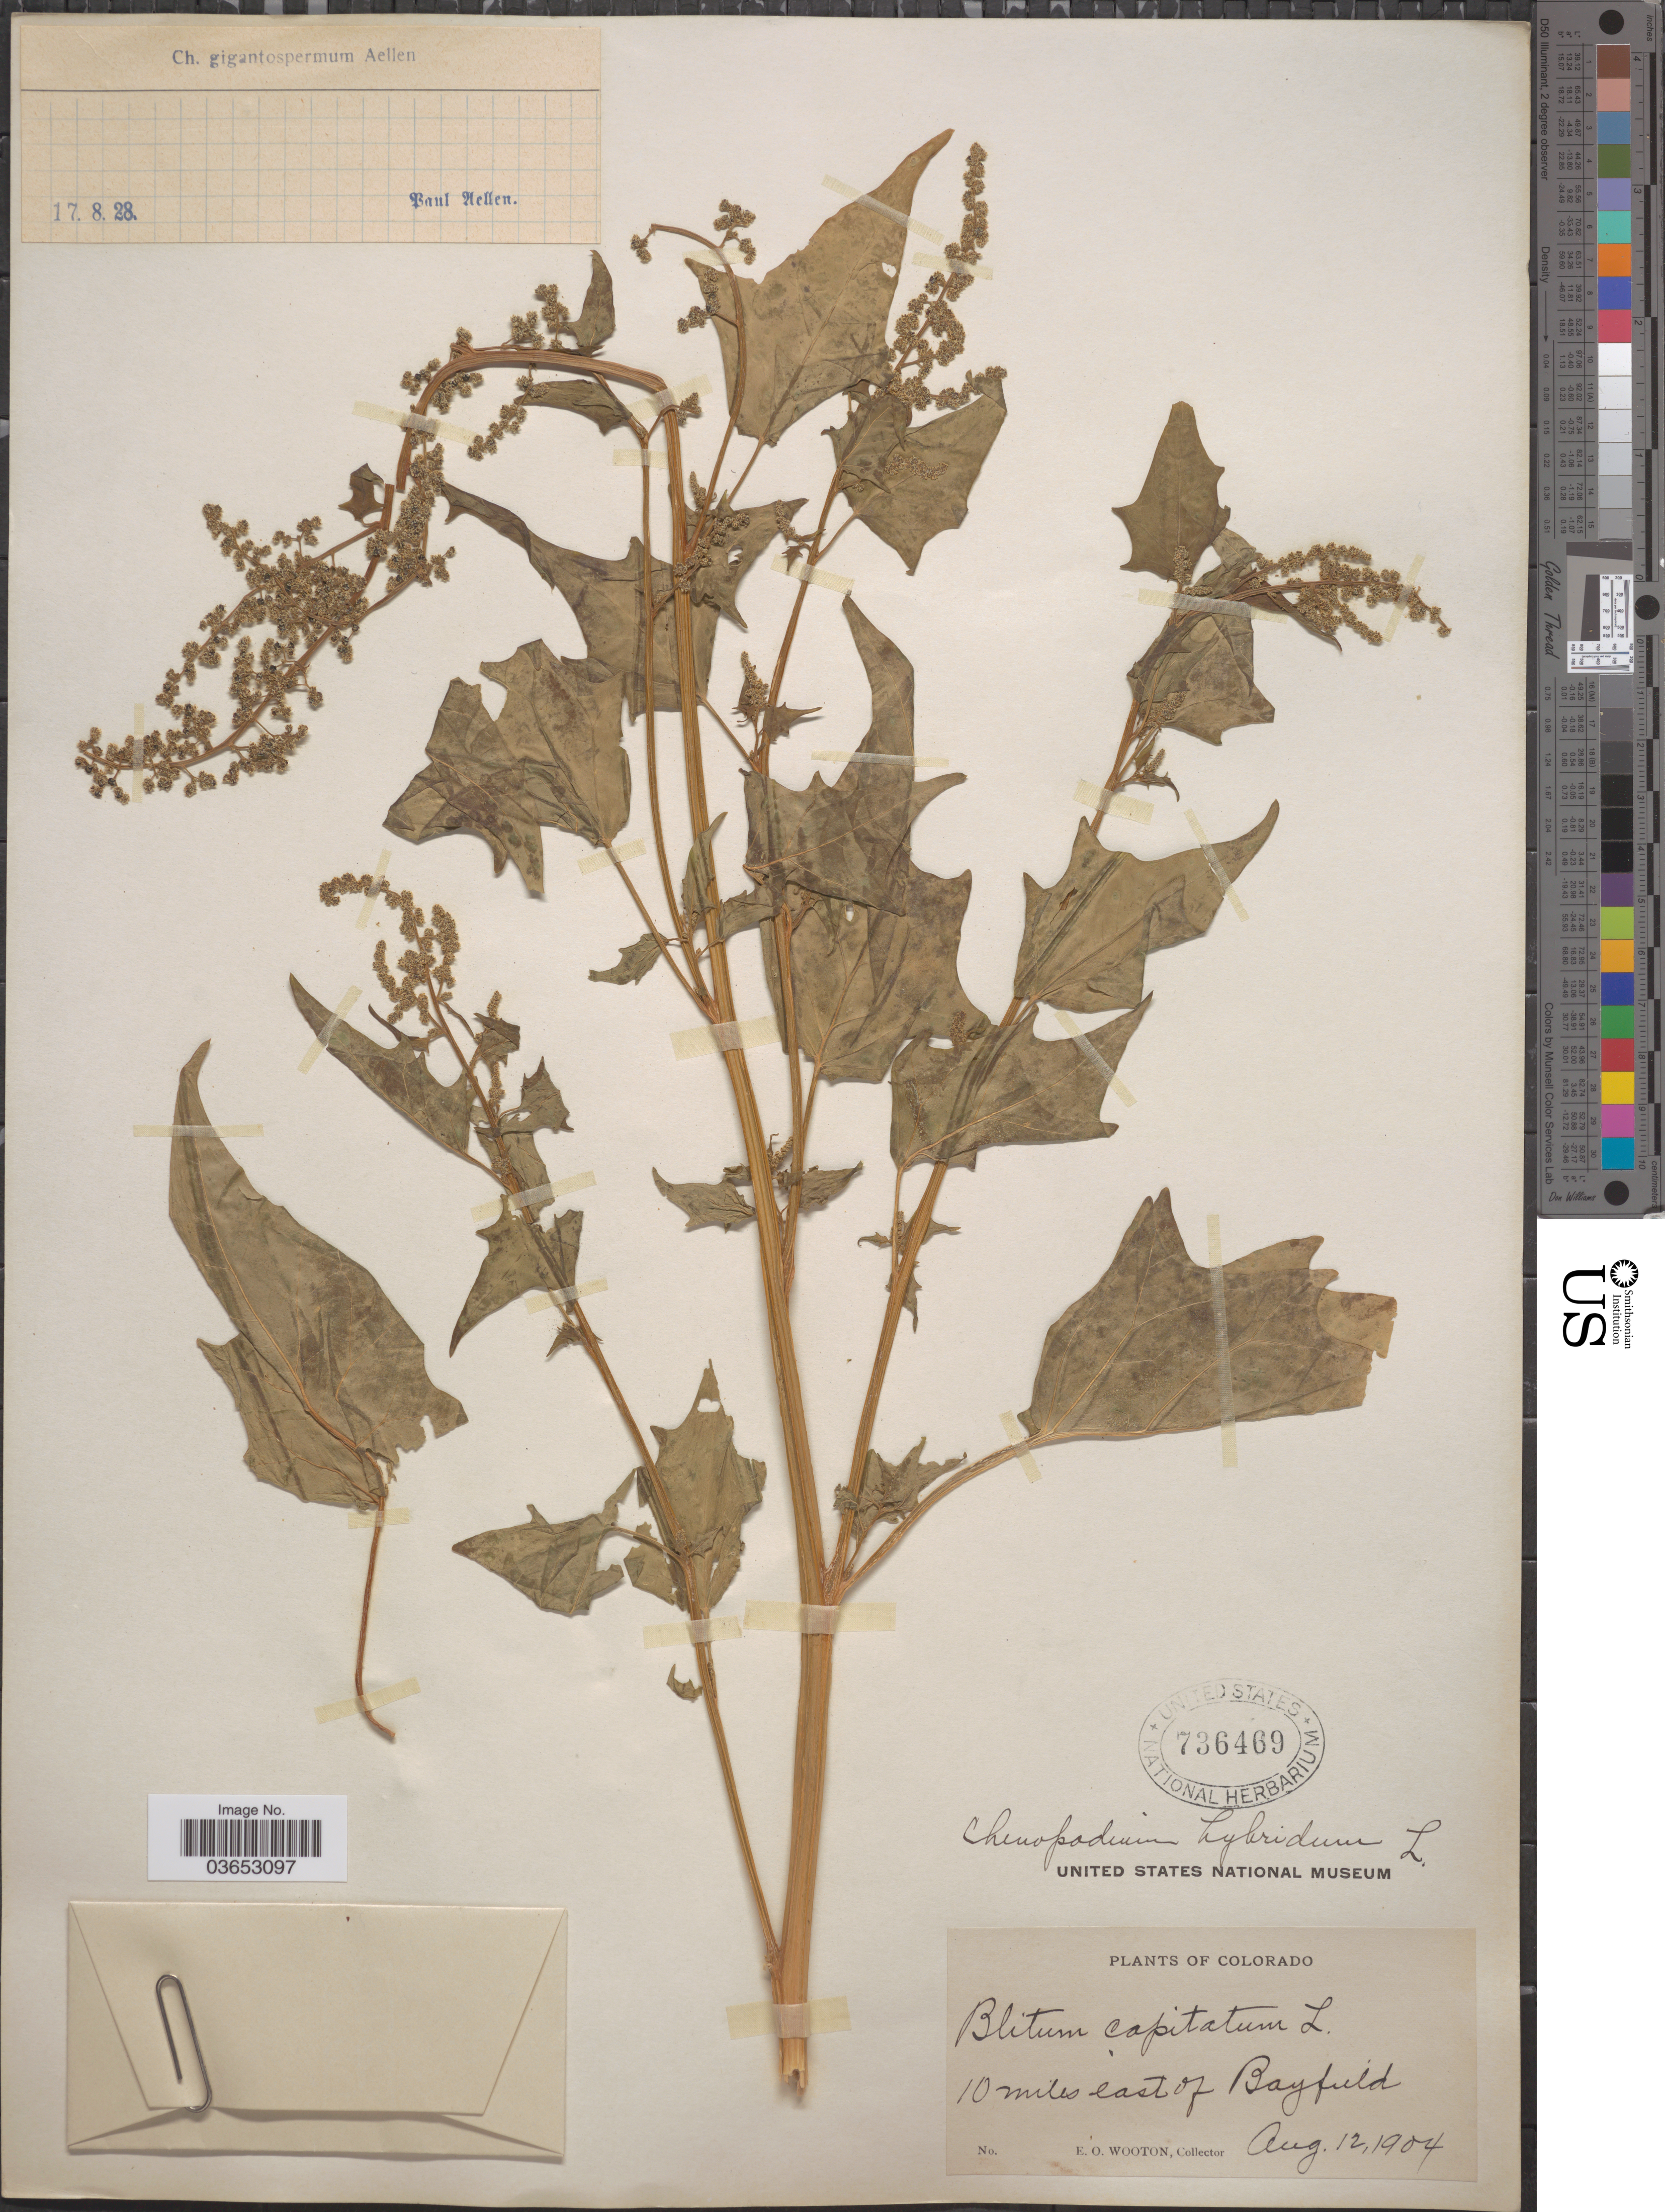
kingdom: Plantae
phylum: Tracheophyta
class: Magnoliopsida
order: Caryophyllales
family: Amaranthaceae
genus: Chenopodium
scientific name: Chenopodium gigantospermum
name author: Aellen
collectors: E. O. Wooton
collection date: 1904-08-12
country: United States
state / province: Colorado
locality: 10 miles east of Bayfield.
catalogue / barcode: US 736469